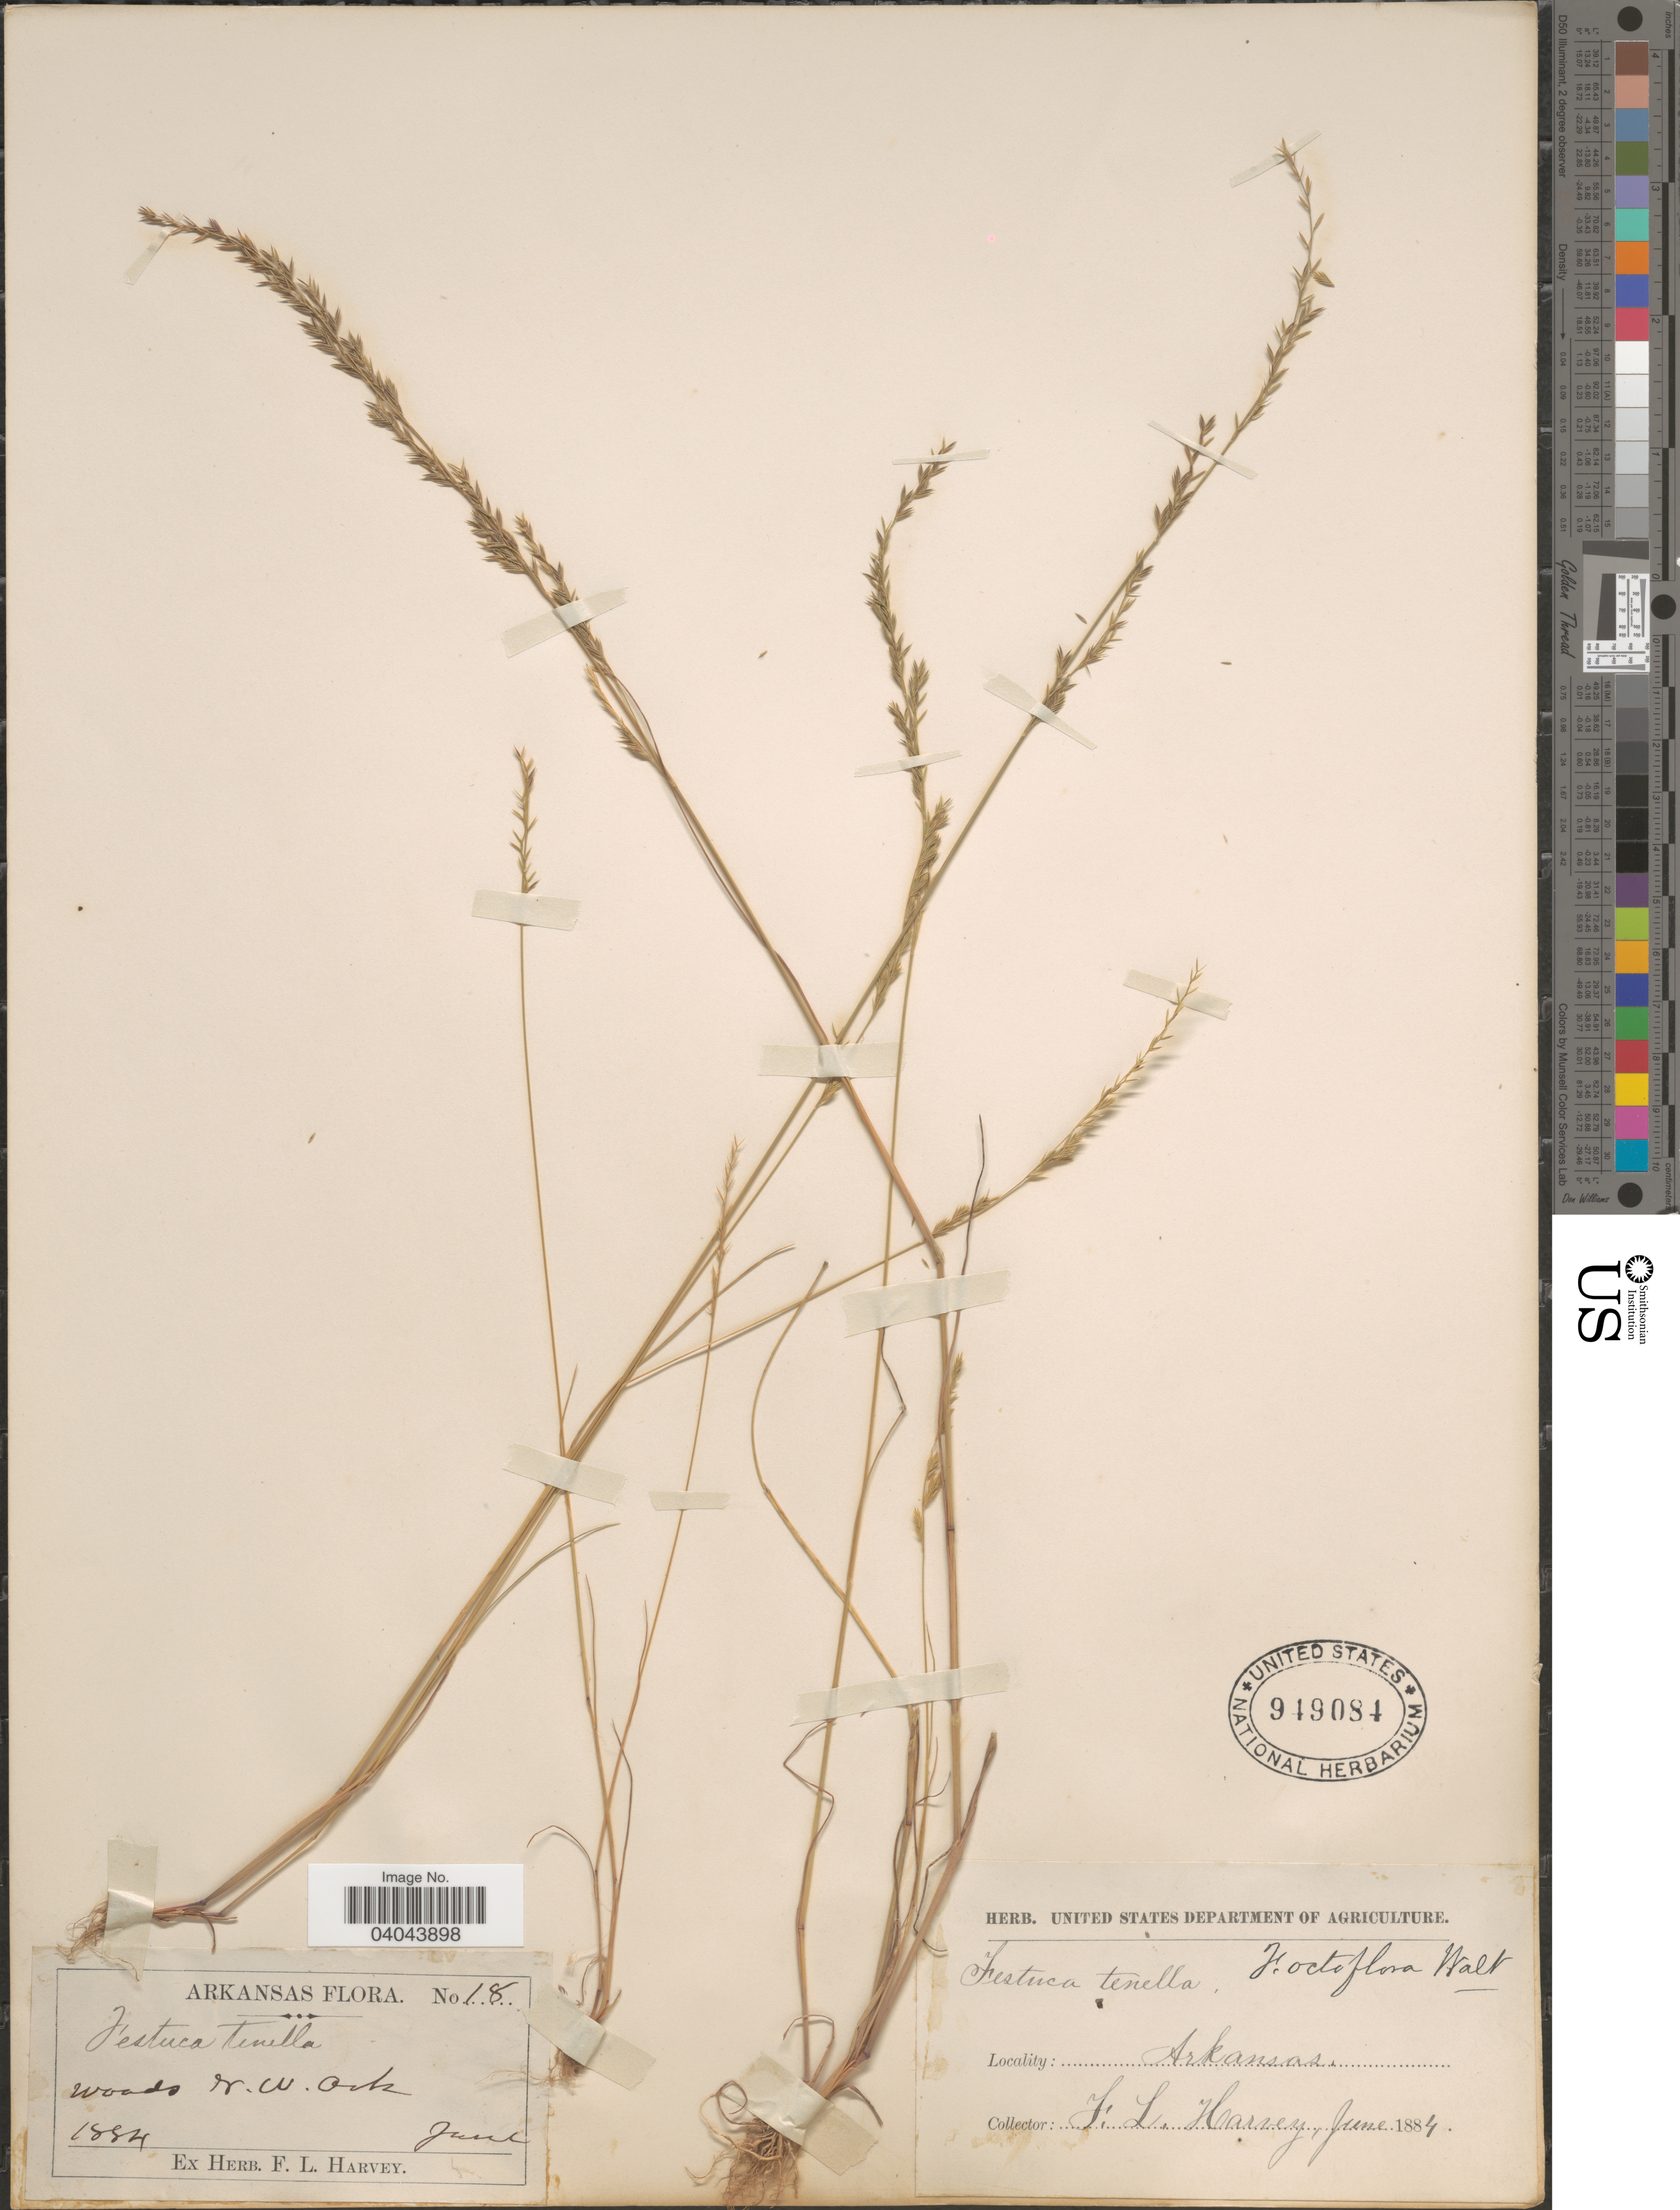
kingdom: Plantae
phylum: Tracheophyta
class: Liliopsida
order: Poales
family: Poaceae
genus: Festuca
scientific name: Festuca octoflora var. glauca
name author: (Nutt.) Fernald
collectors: F. L. Harvey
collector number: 18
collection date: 1884-06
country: United States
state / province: Arkansas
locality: N. W. Ark.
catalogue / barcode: US 949084